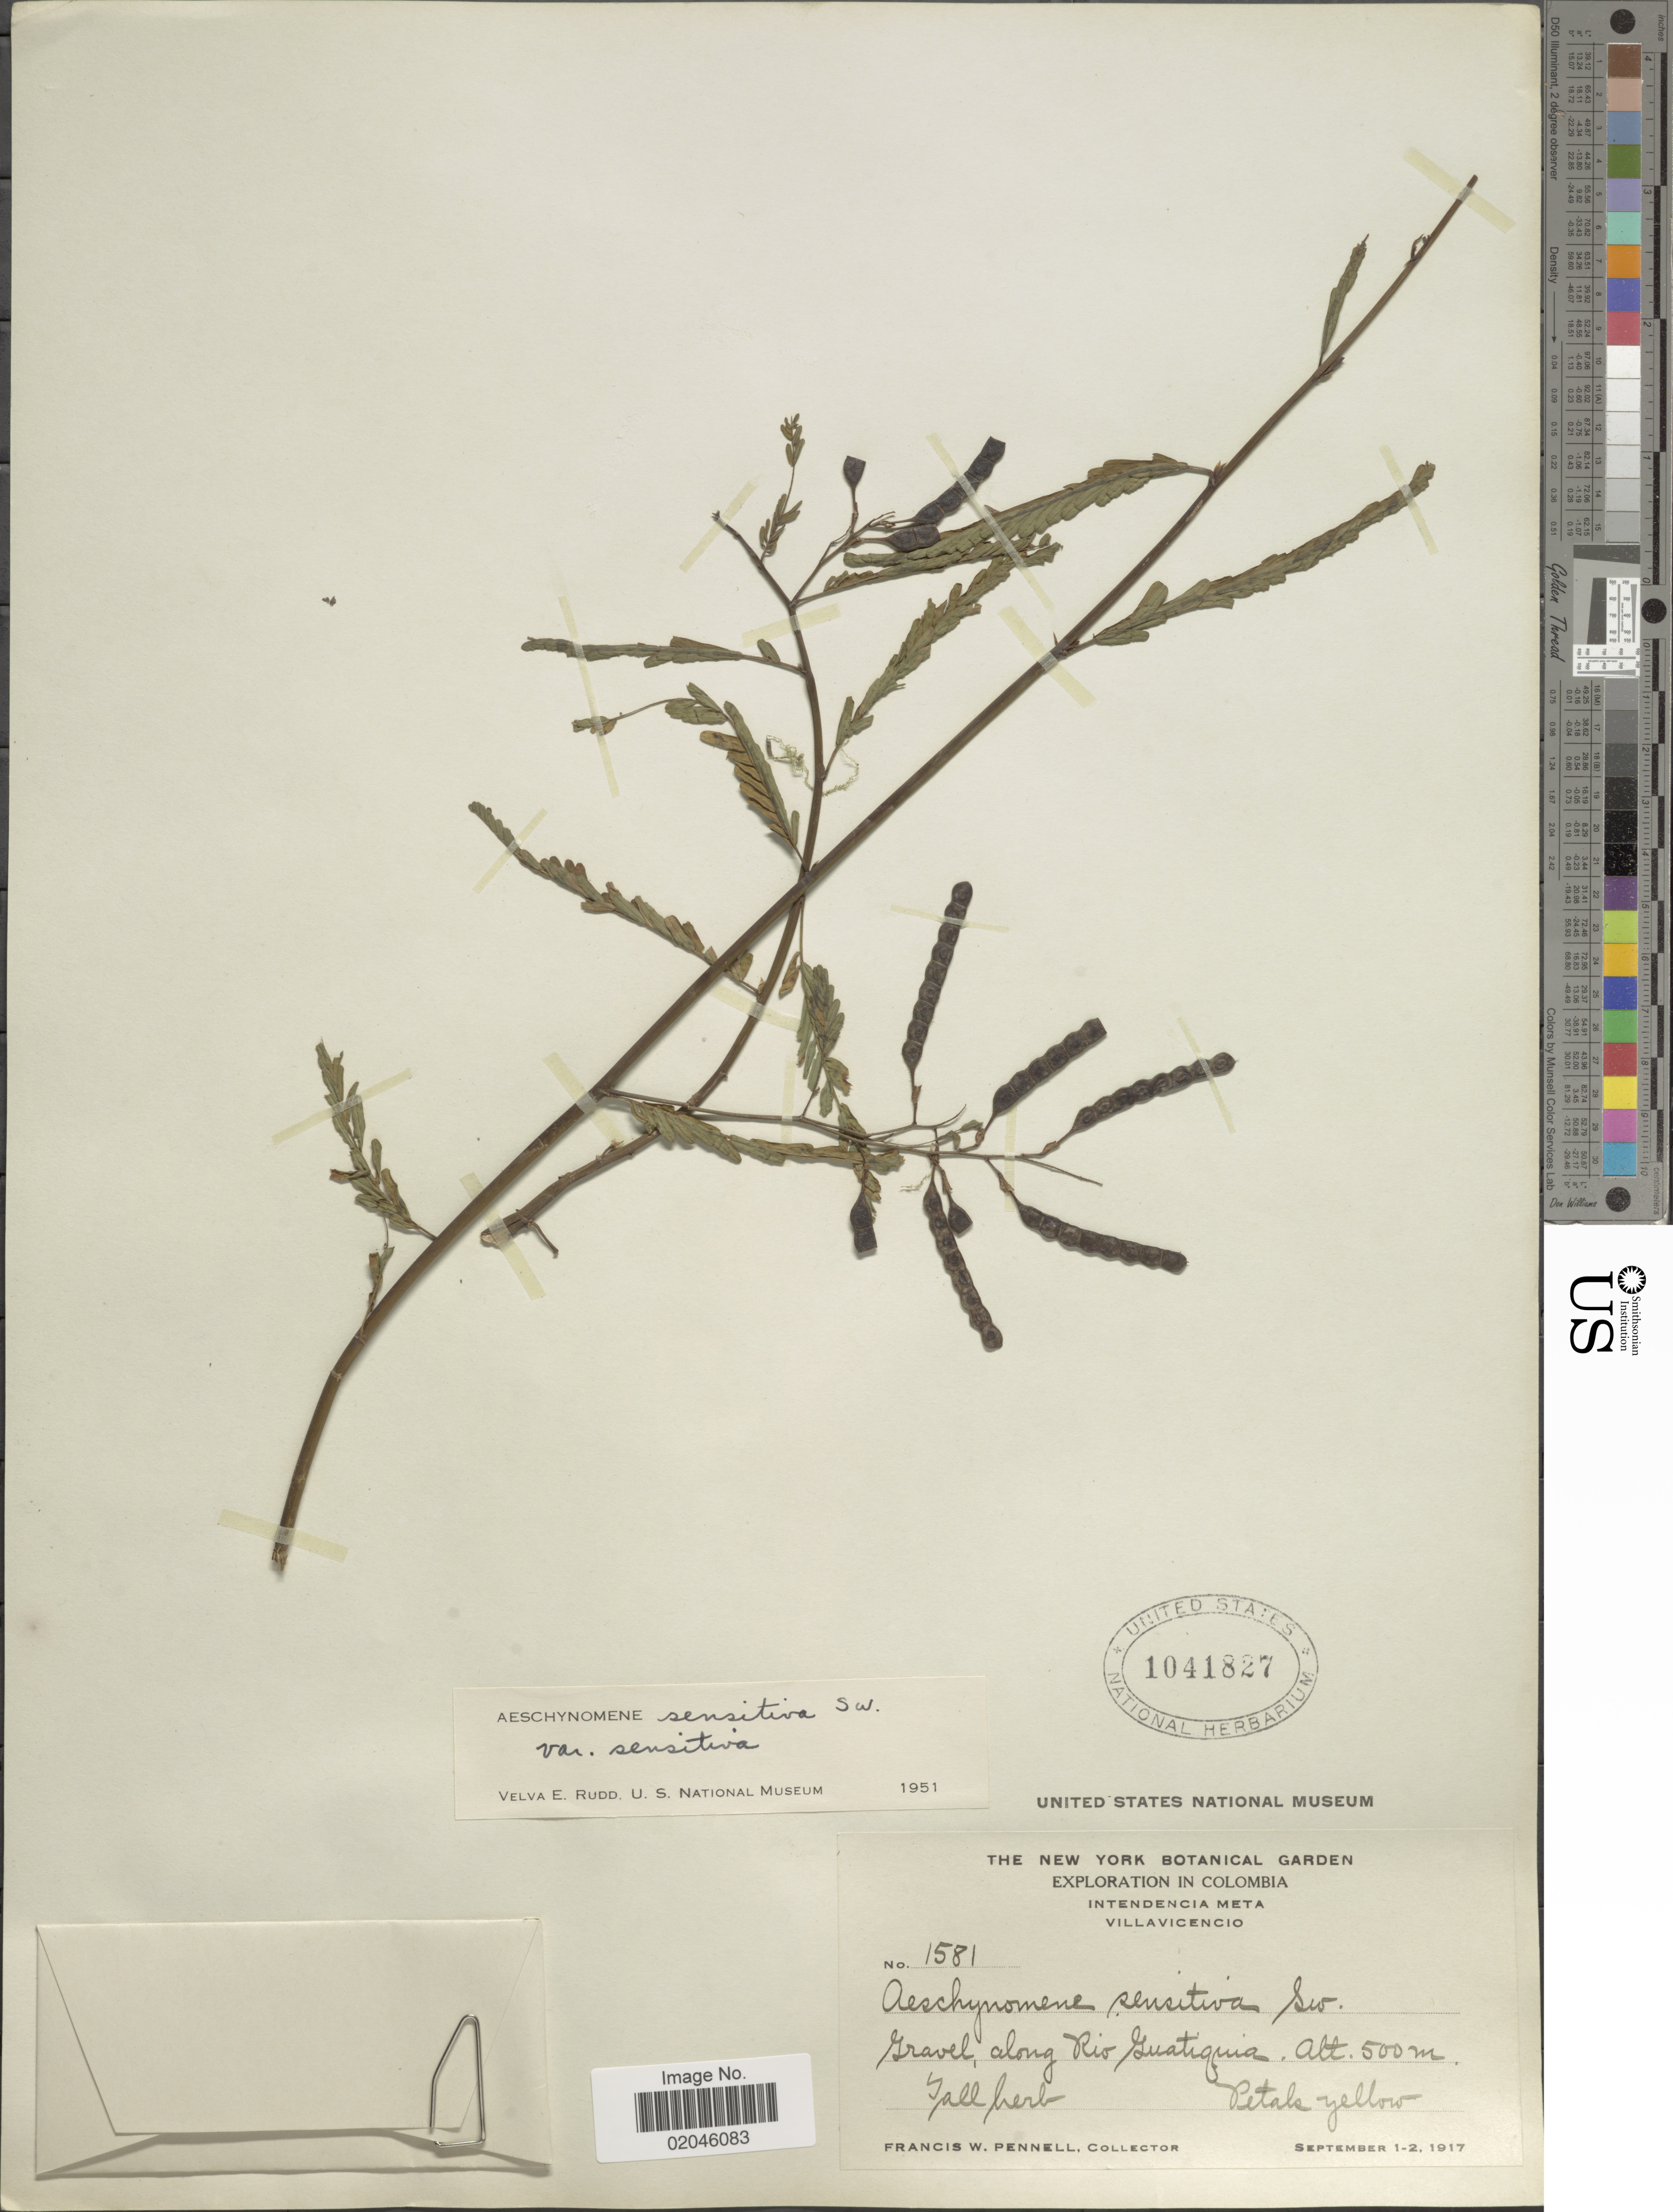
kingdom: Plantae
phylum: Tracheophyta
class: Magnoliopsida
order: Fabales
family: Fabaceae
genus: Aeschynomene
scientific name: Aeschynomene sensitiva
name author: Sw.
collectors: F. W. Pennell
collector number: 1581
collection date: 1917-09-01/1917-09-02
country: Colombia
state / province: Meta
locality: Intendencia Meta, Villavicencio, Gravel, along Rio Guatiquia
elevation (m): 500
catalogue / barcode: US 1041827